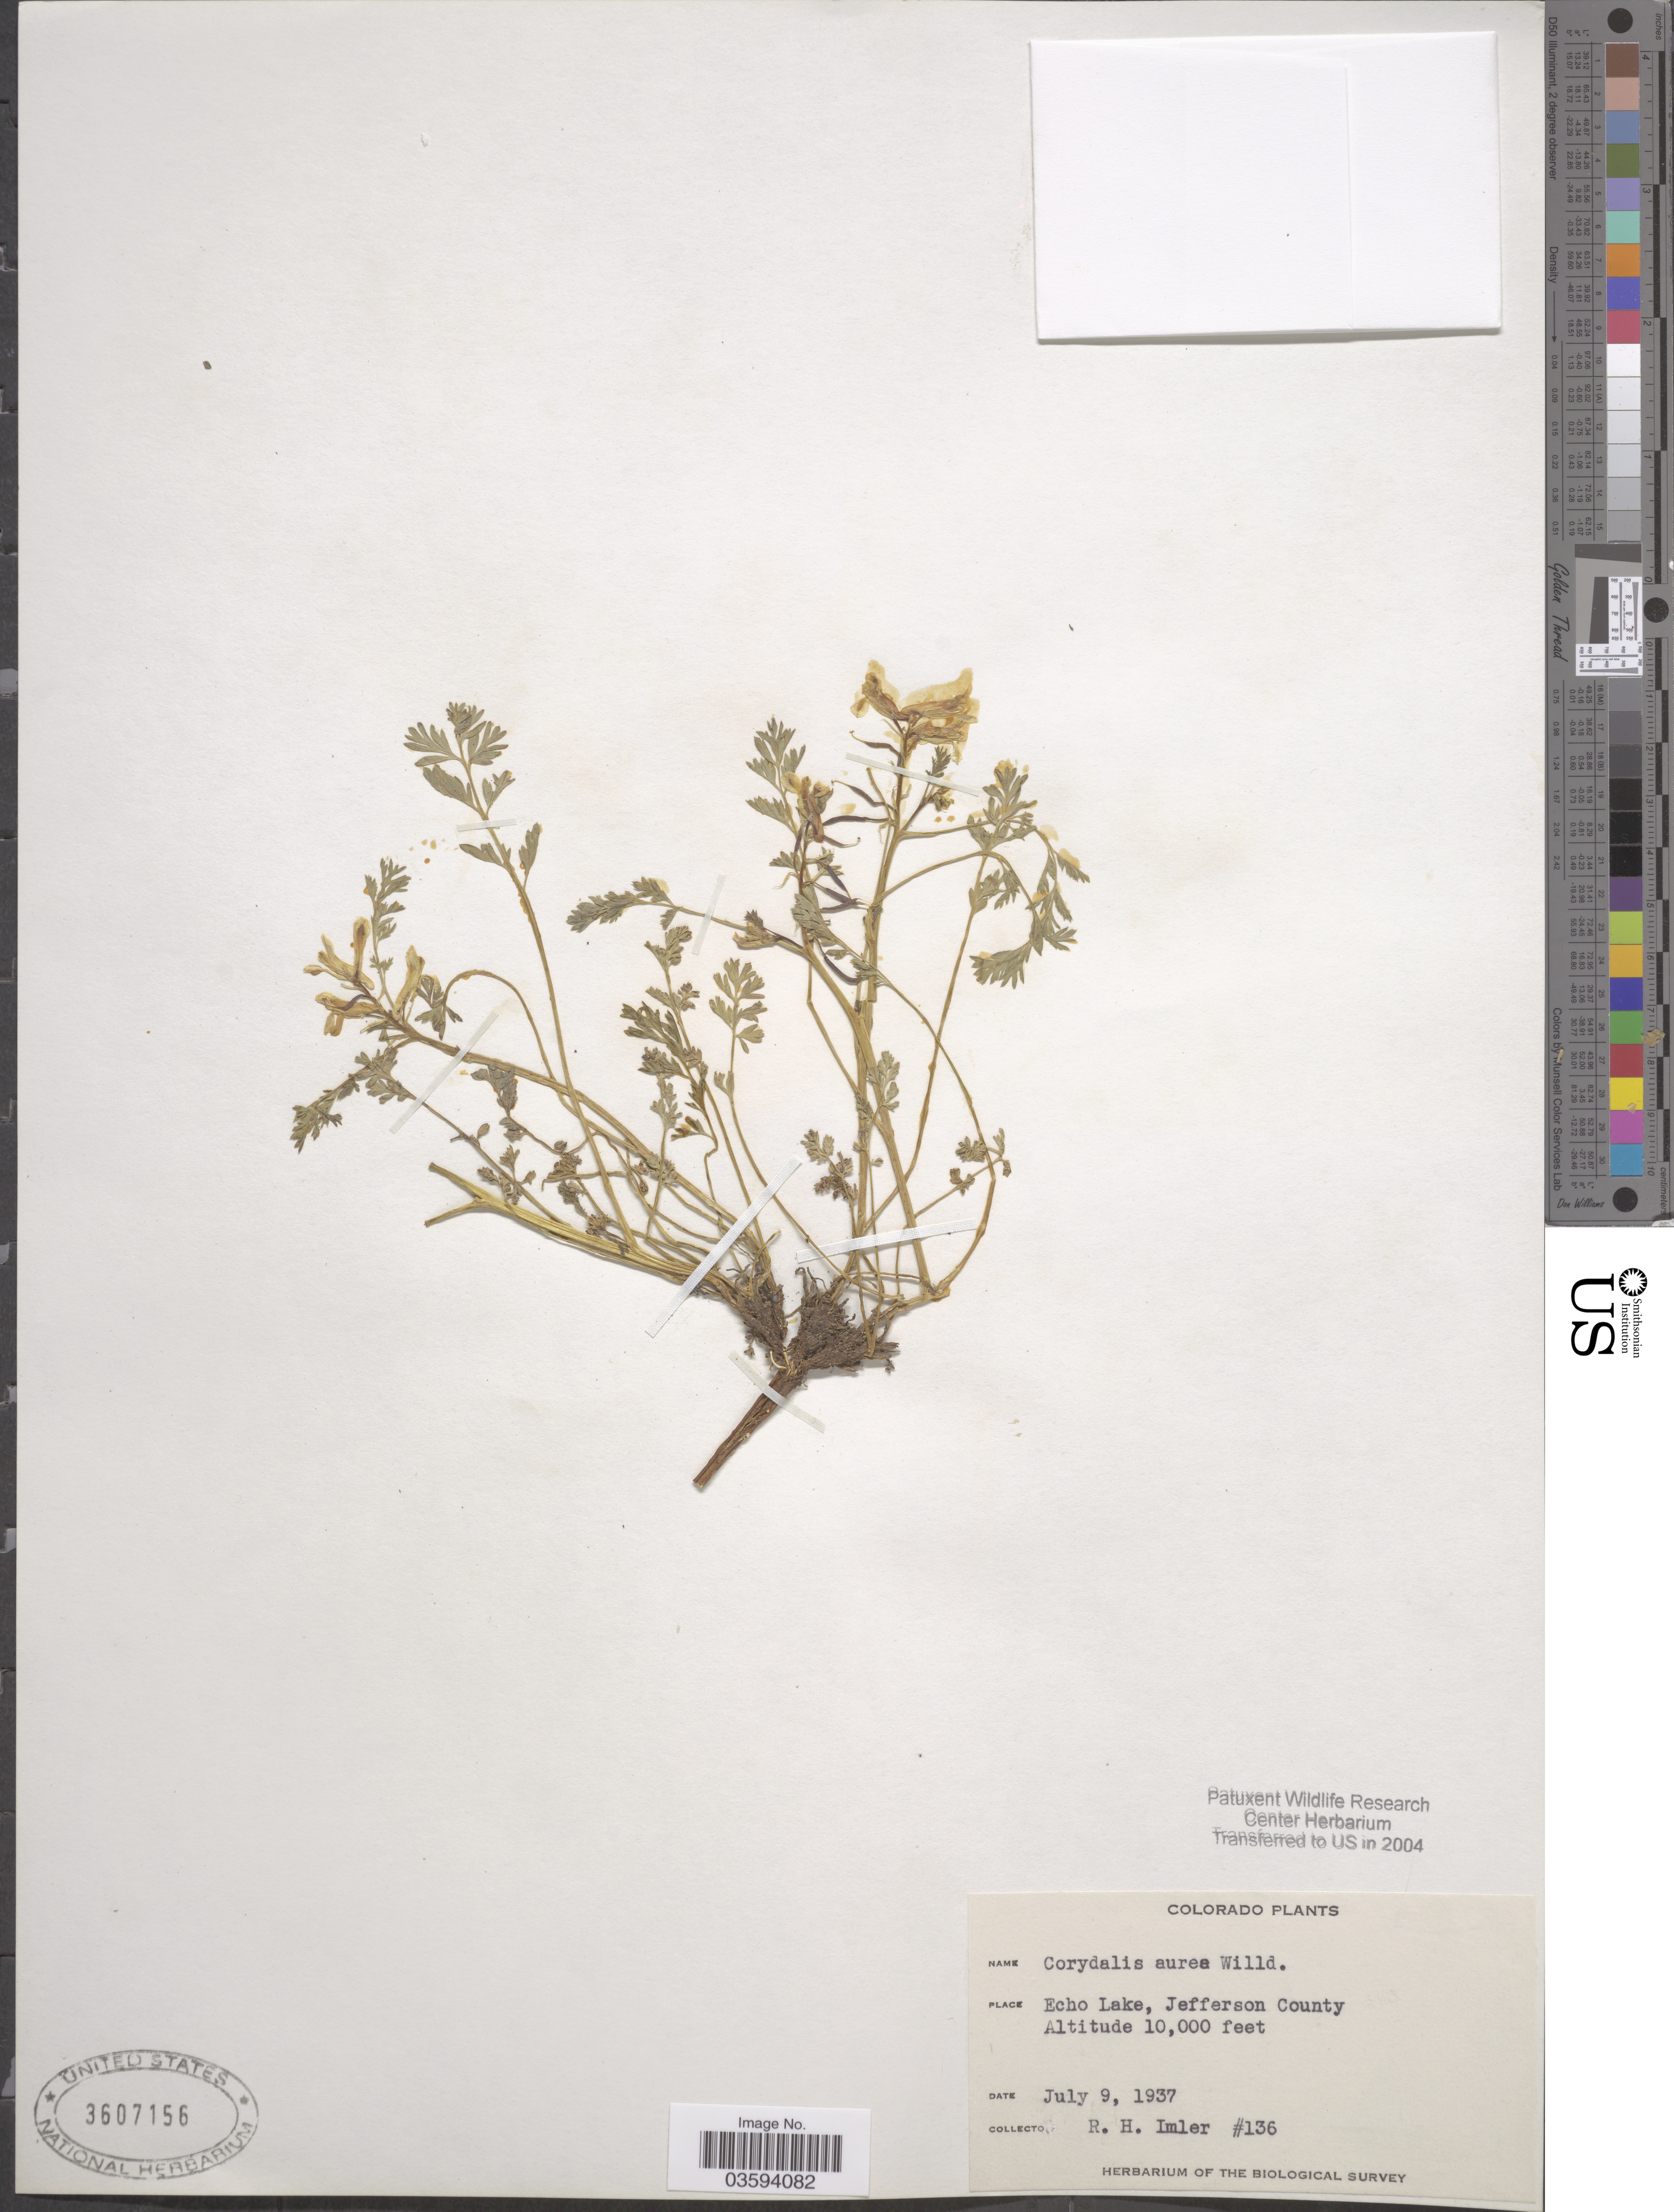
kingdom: Plantae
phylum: Tracheophyta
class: Magnoliopsida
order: Ranunculales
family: Papaveraceae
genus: Corydalis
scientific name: Corydalis aurea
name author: Willd.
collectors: R. Imler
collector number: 136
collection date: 1937-07-09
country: United States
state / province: Colorado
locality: Echo Lake, Jefferson County.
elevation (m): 3048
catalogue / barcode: US 3607156